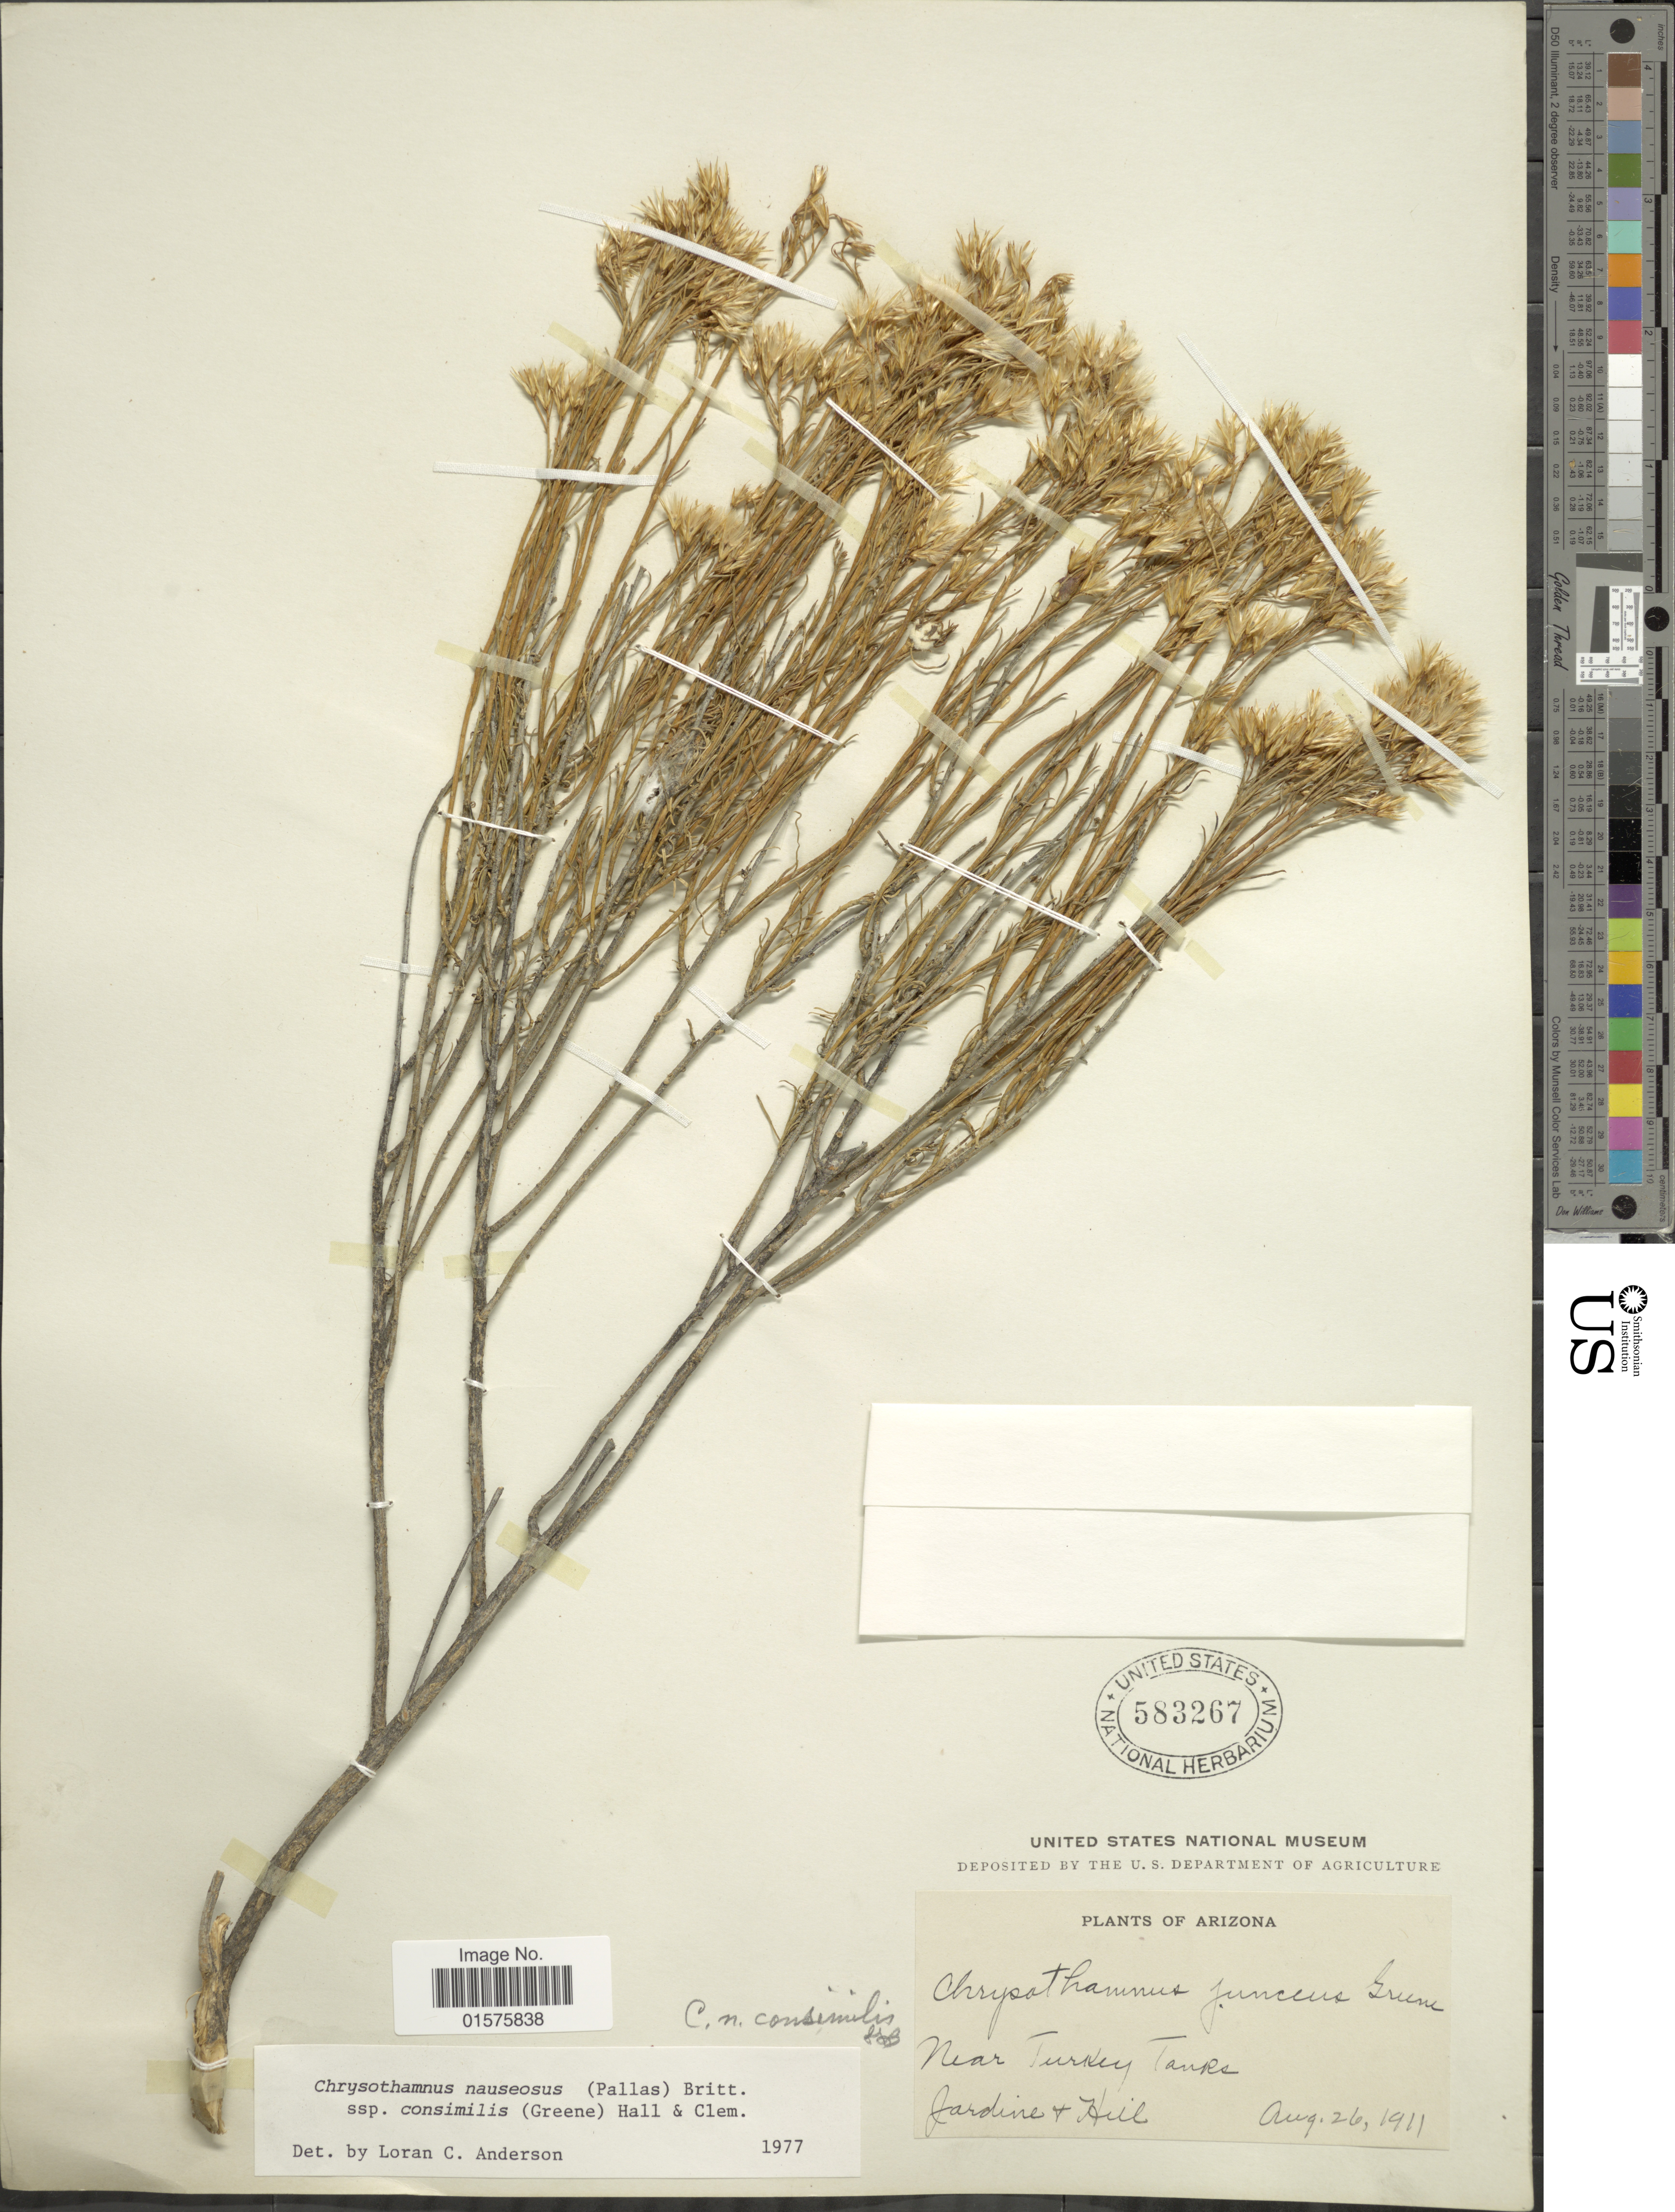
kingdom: Plantae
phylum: Tracheophyta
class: Magnoliopsida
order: Asterales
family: Asteraceae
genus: Ericameria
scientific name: Ericameria nauseosa var. oreophila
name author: (A. Nelson) G.L. Nesom & G.I. Baird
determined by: Urbatsch, Lowell E., Curator (LSU), Louisiana State University (UNITED STATES)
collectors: -. Jardine & Hill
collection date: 1911-08-26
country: United States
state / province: Arizona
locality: Near Turkey Tanks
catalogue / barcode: US 583267